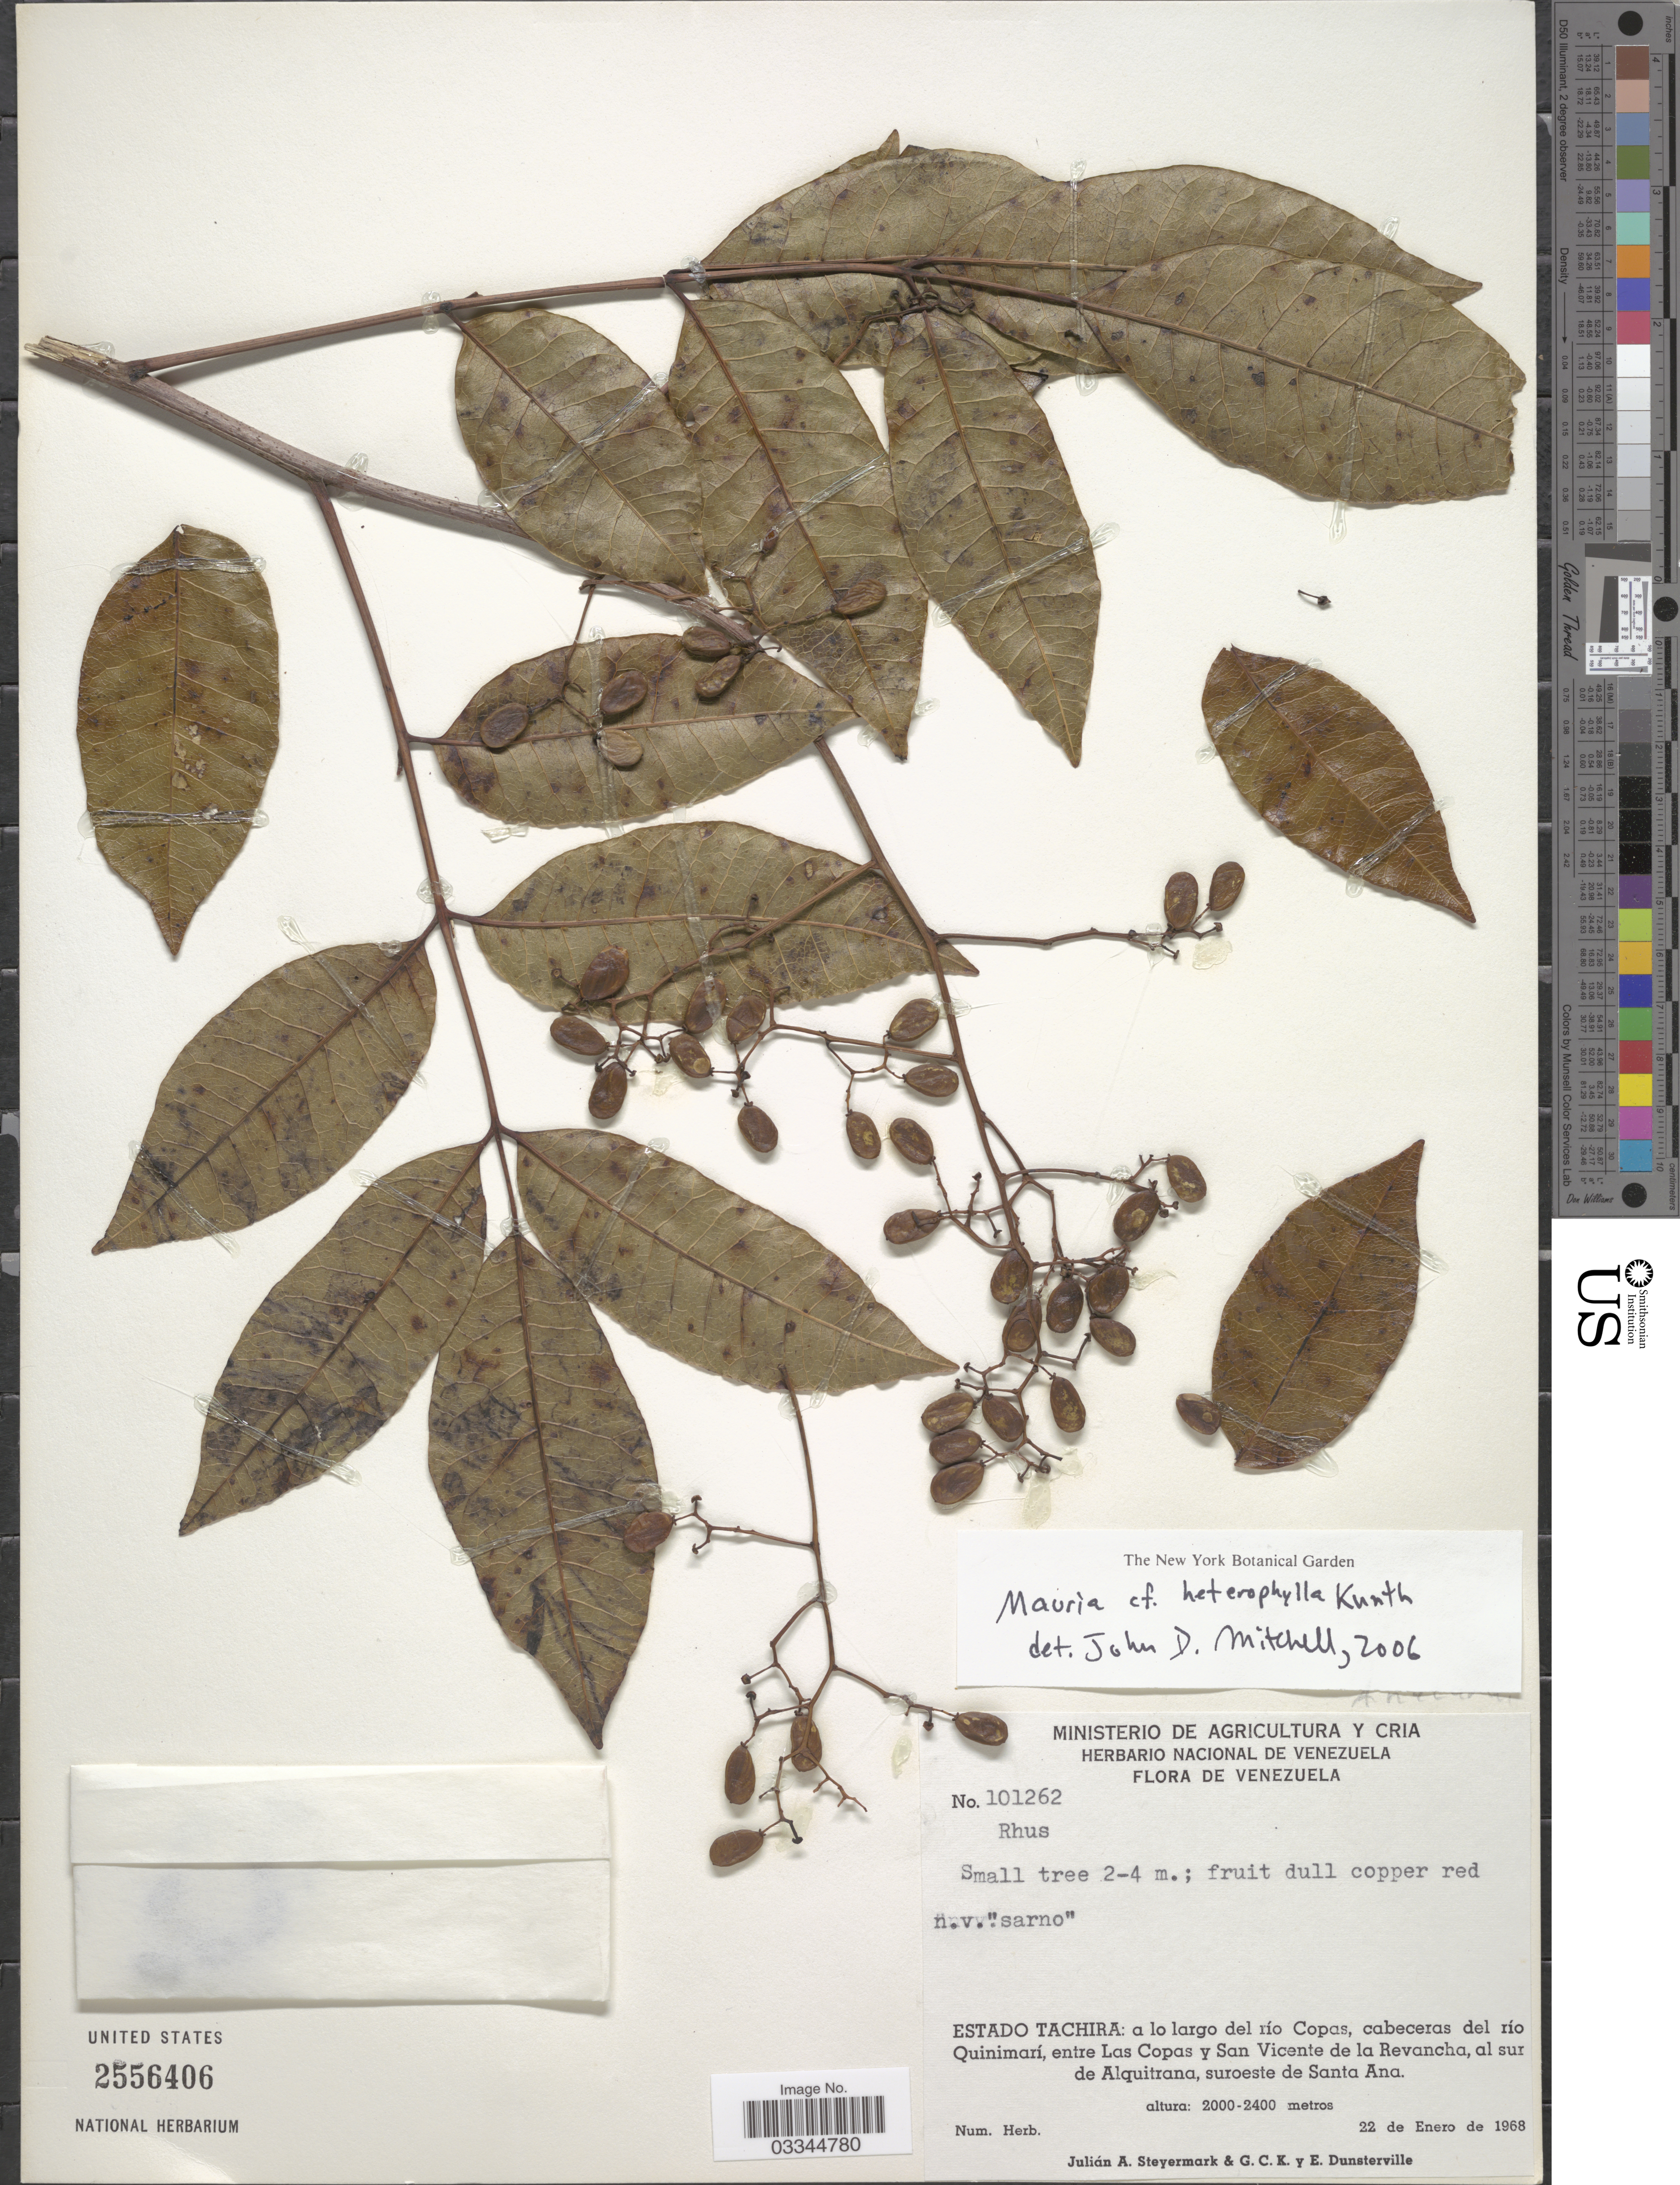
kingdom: Plantae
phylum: Tracheophyta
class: Magnoliopsida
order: Sapindales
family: Anacardiaceae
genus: Mauria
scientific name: Mauria heterophylla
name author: Kunth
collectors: J. Steyermark, G. C. K. Dunsterville & E. Dunsterville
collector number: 101262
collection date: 1968-01-22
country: Venezuela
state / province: Tachira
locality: A lo largo del río Copas, cabeceras del río Quinimarí, entre Las Copas y San Vicente de la Revancha, al sur de Alquitrana, suroeste de Santa Ana.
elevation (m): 2000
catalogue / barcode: US 2556406